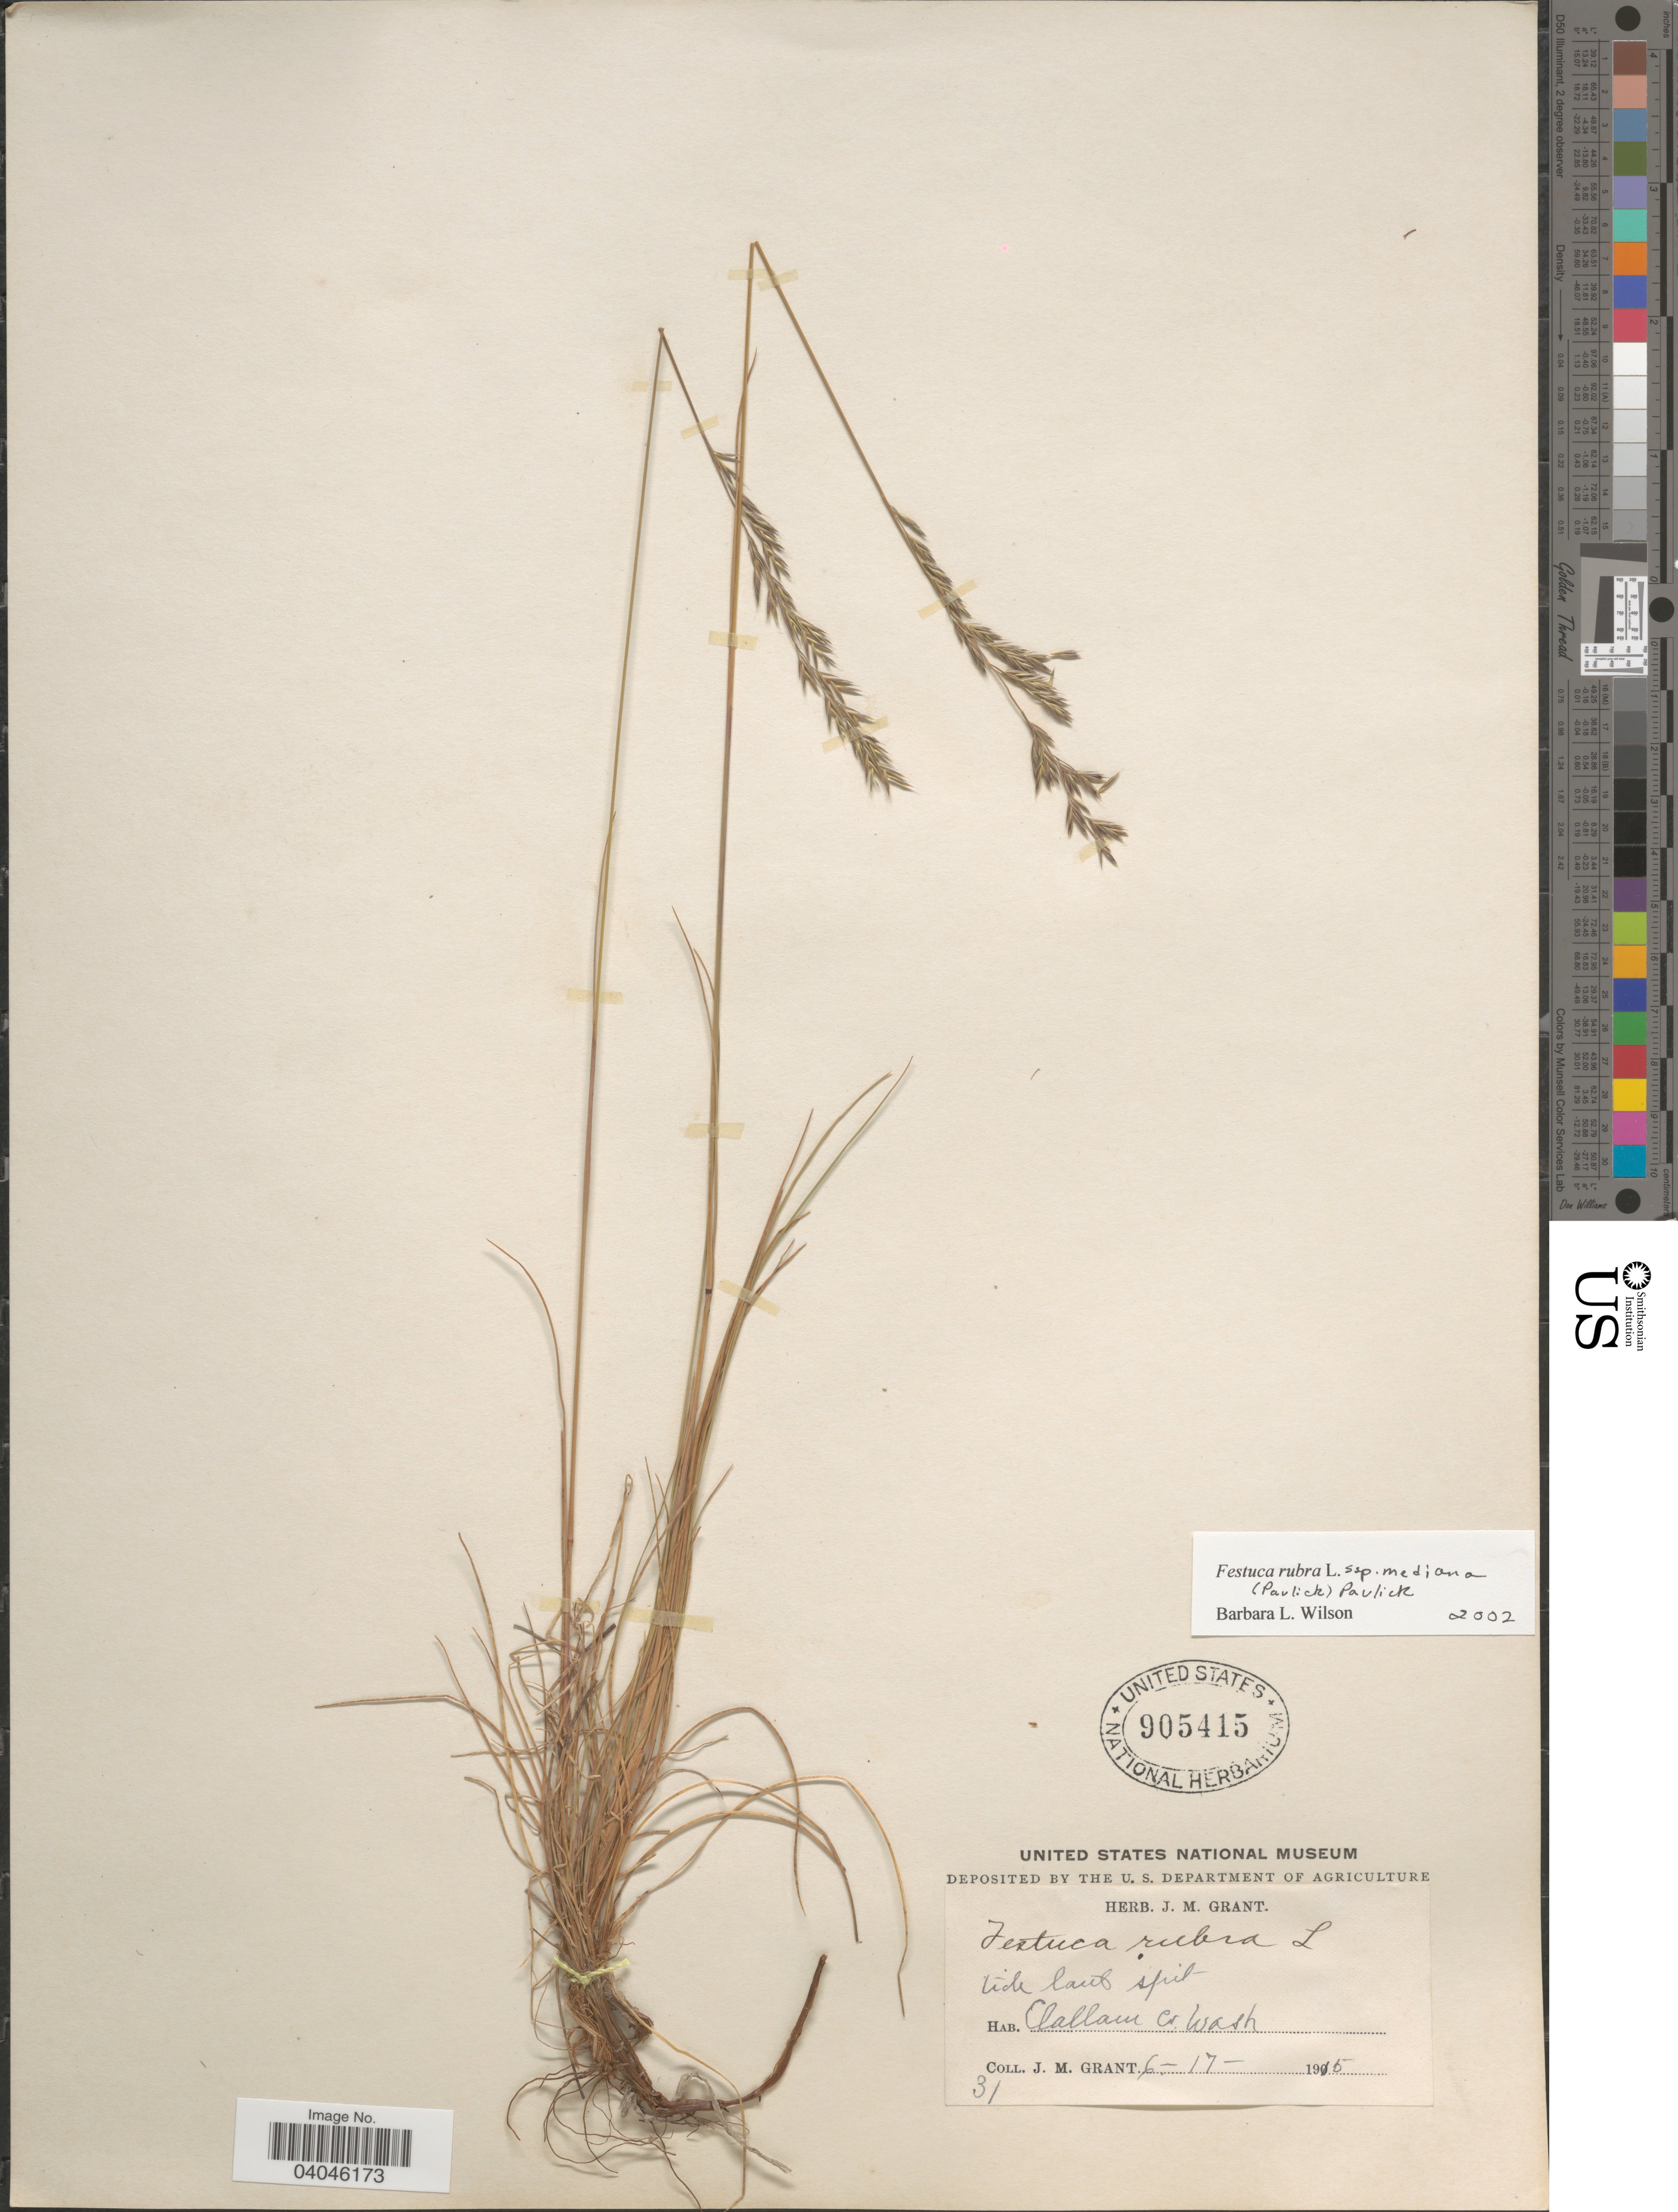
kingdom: Plantae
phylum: Tracheophyta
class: Liliopsida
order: Poales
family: Poaceae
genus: Festuca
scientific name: Festuca rubra subsp. mediana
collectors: J. M. Grant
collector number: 31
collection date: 1915-06-17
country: United States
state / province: Washington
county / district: Clallam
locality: Clallam Co.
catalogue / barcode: US 905415